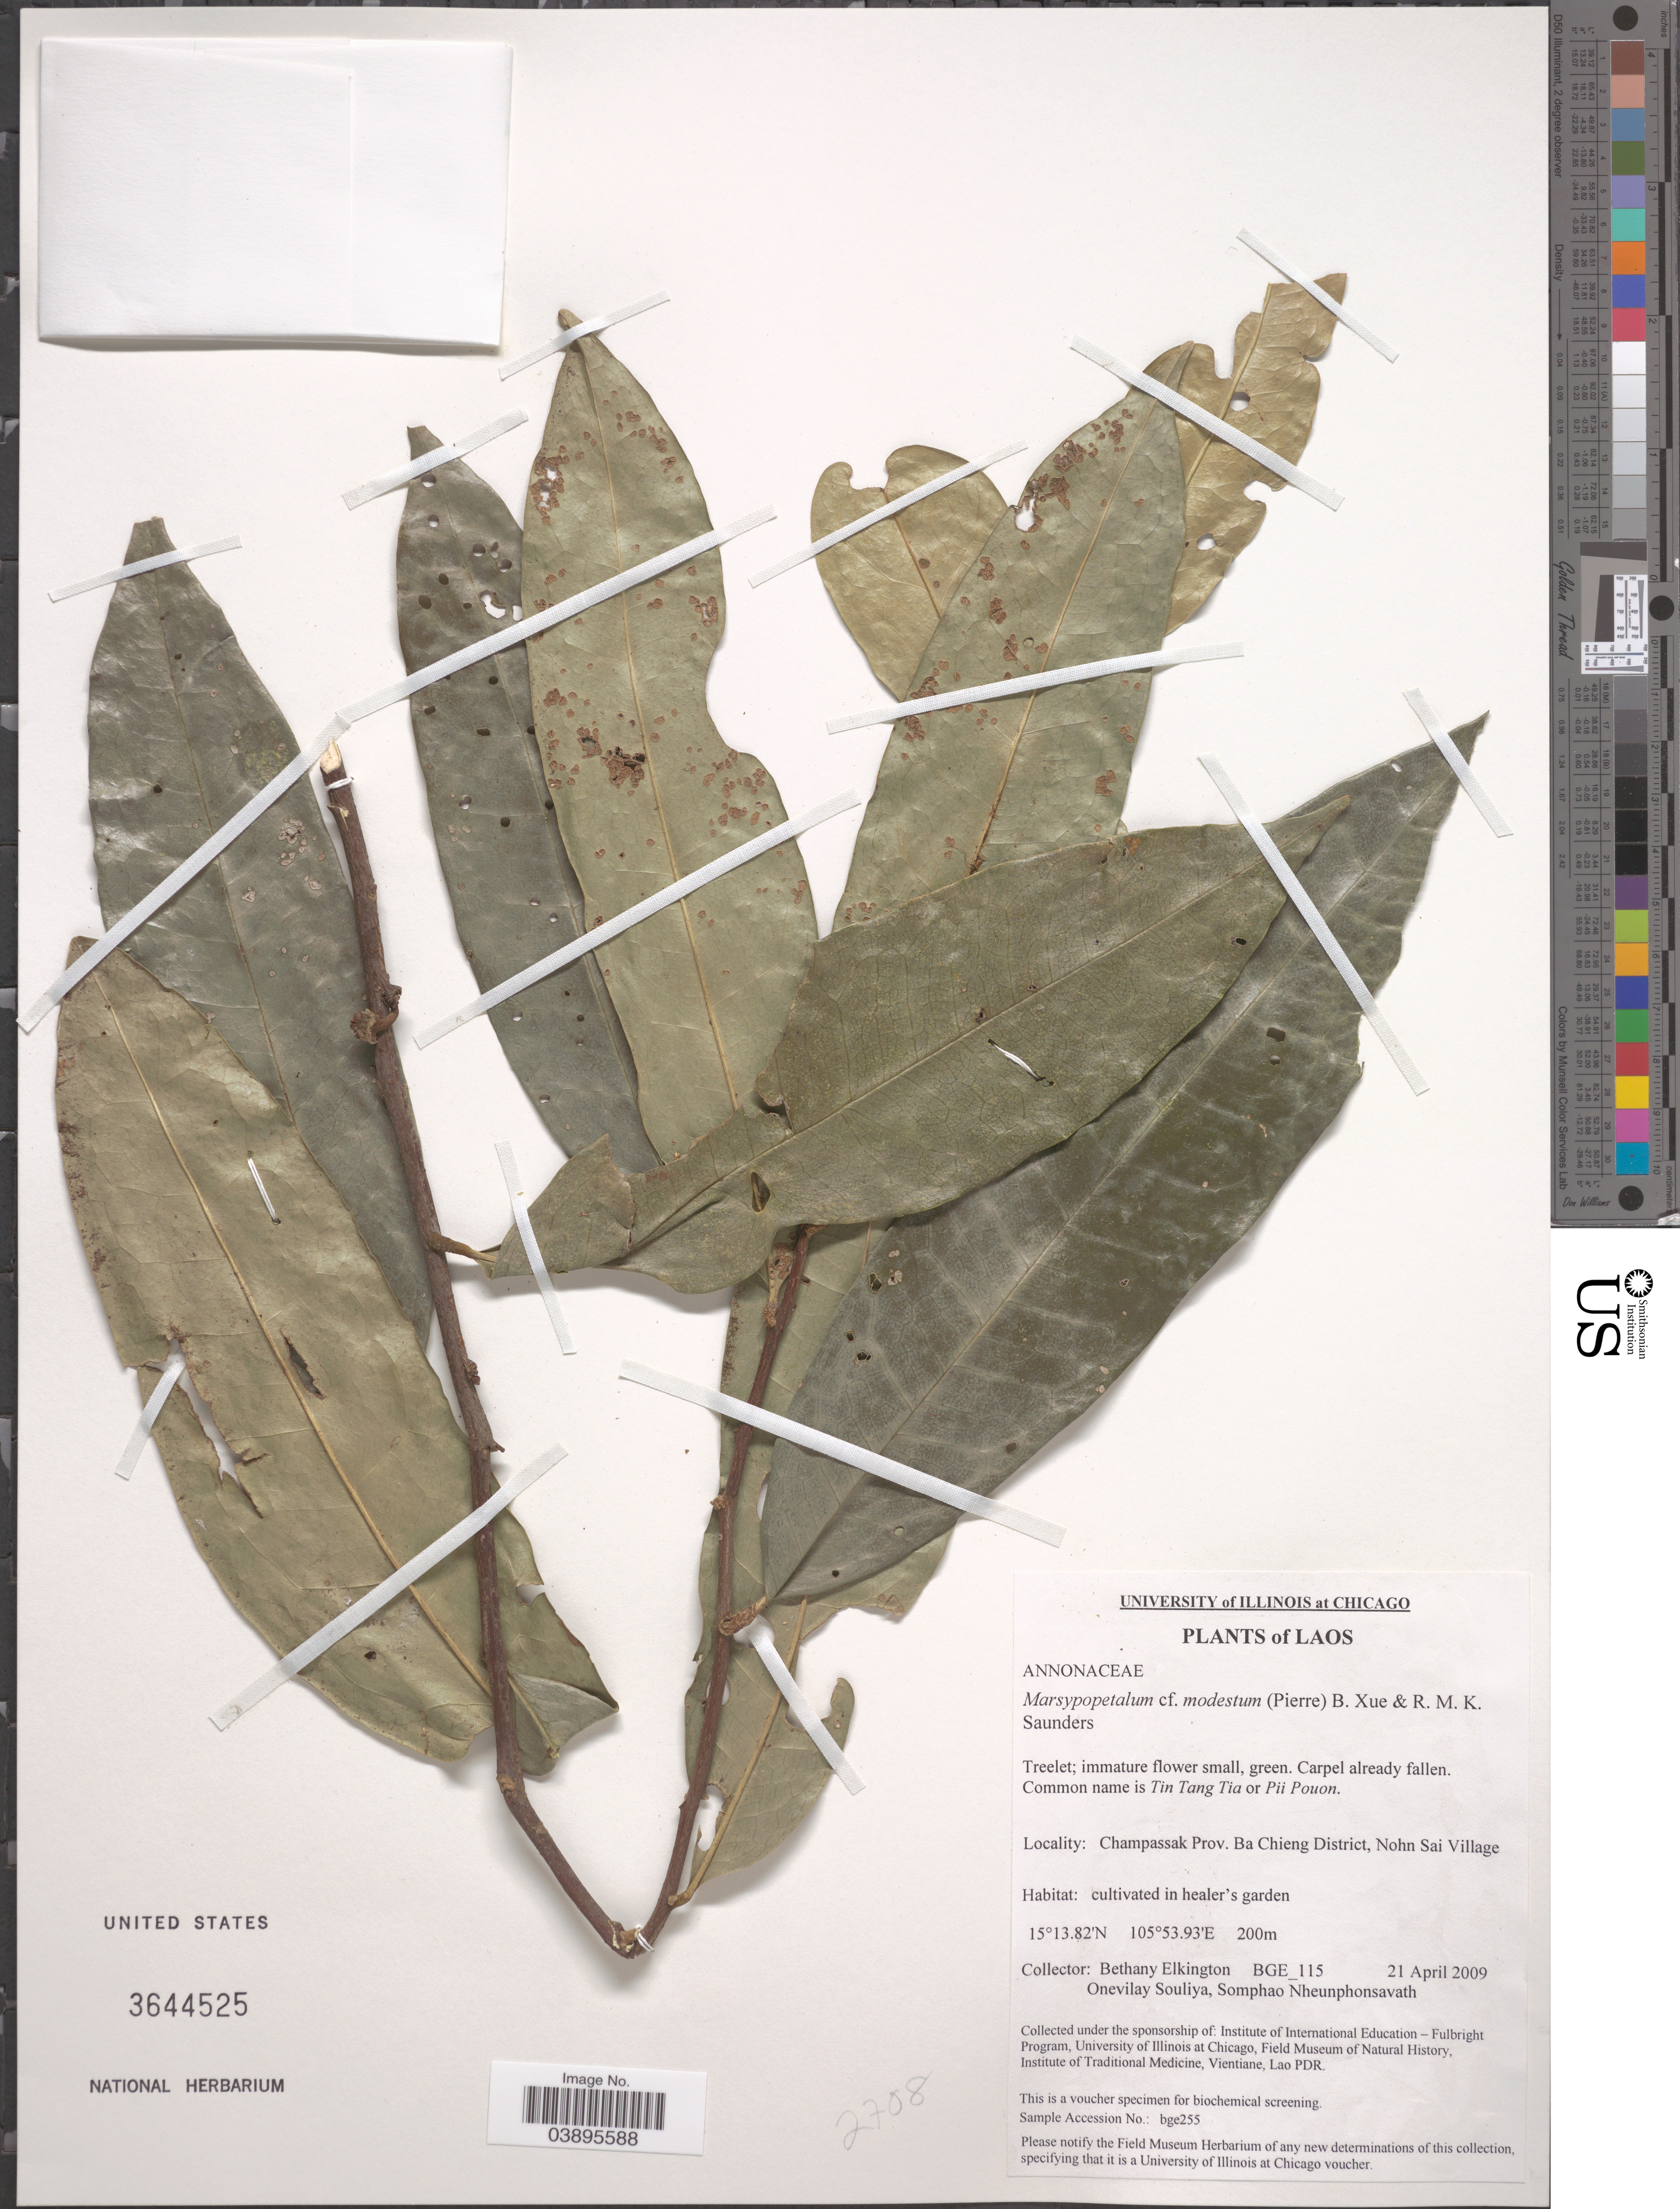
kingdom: Plantae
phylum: Tracheophyta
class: Magnoliopsida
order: Magnoliales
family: Annonaceae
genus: Marsypopetalum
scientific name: Marsypopetalum modestum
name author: (Pierre) R.M.K. Saunders & B. Xue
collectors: B. Elkington, O. Souliya & S. Nheunphonsavath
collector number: BGE_115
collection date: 2009-04-21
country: Laos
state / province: Champasak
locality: Champassak Prov. Ba Chieng District, Nohn Sai Village. In healer's garden.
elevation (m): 200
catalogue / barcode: US 3644525